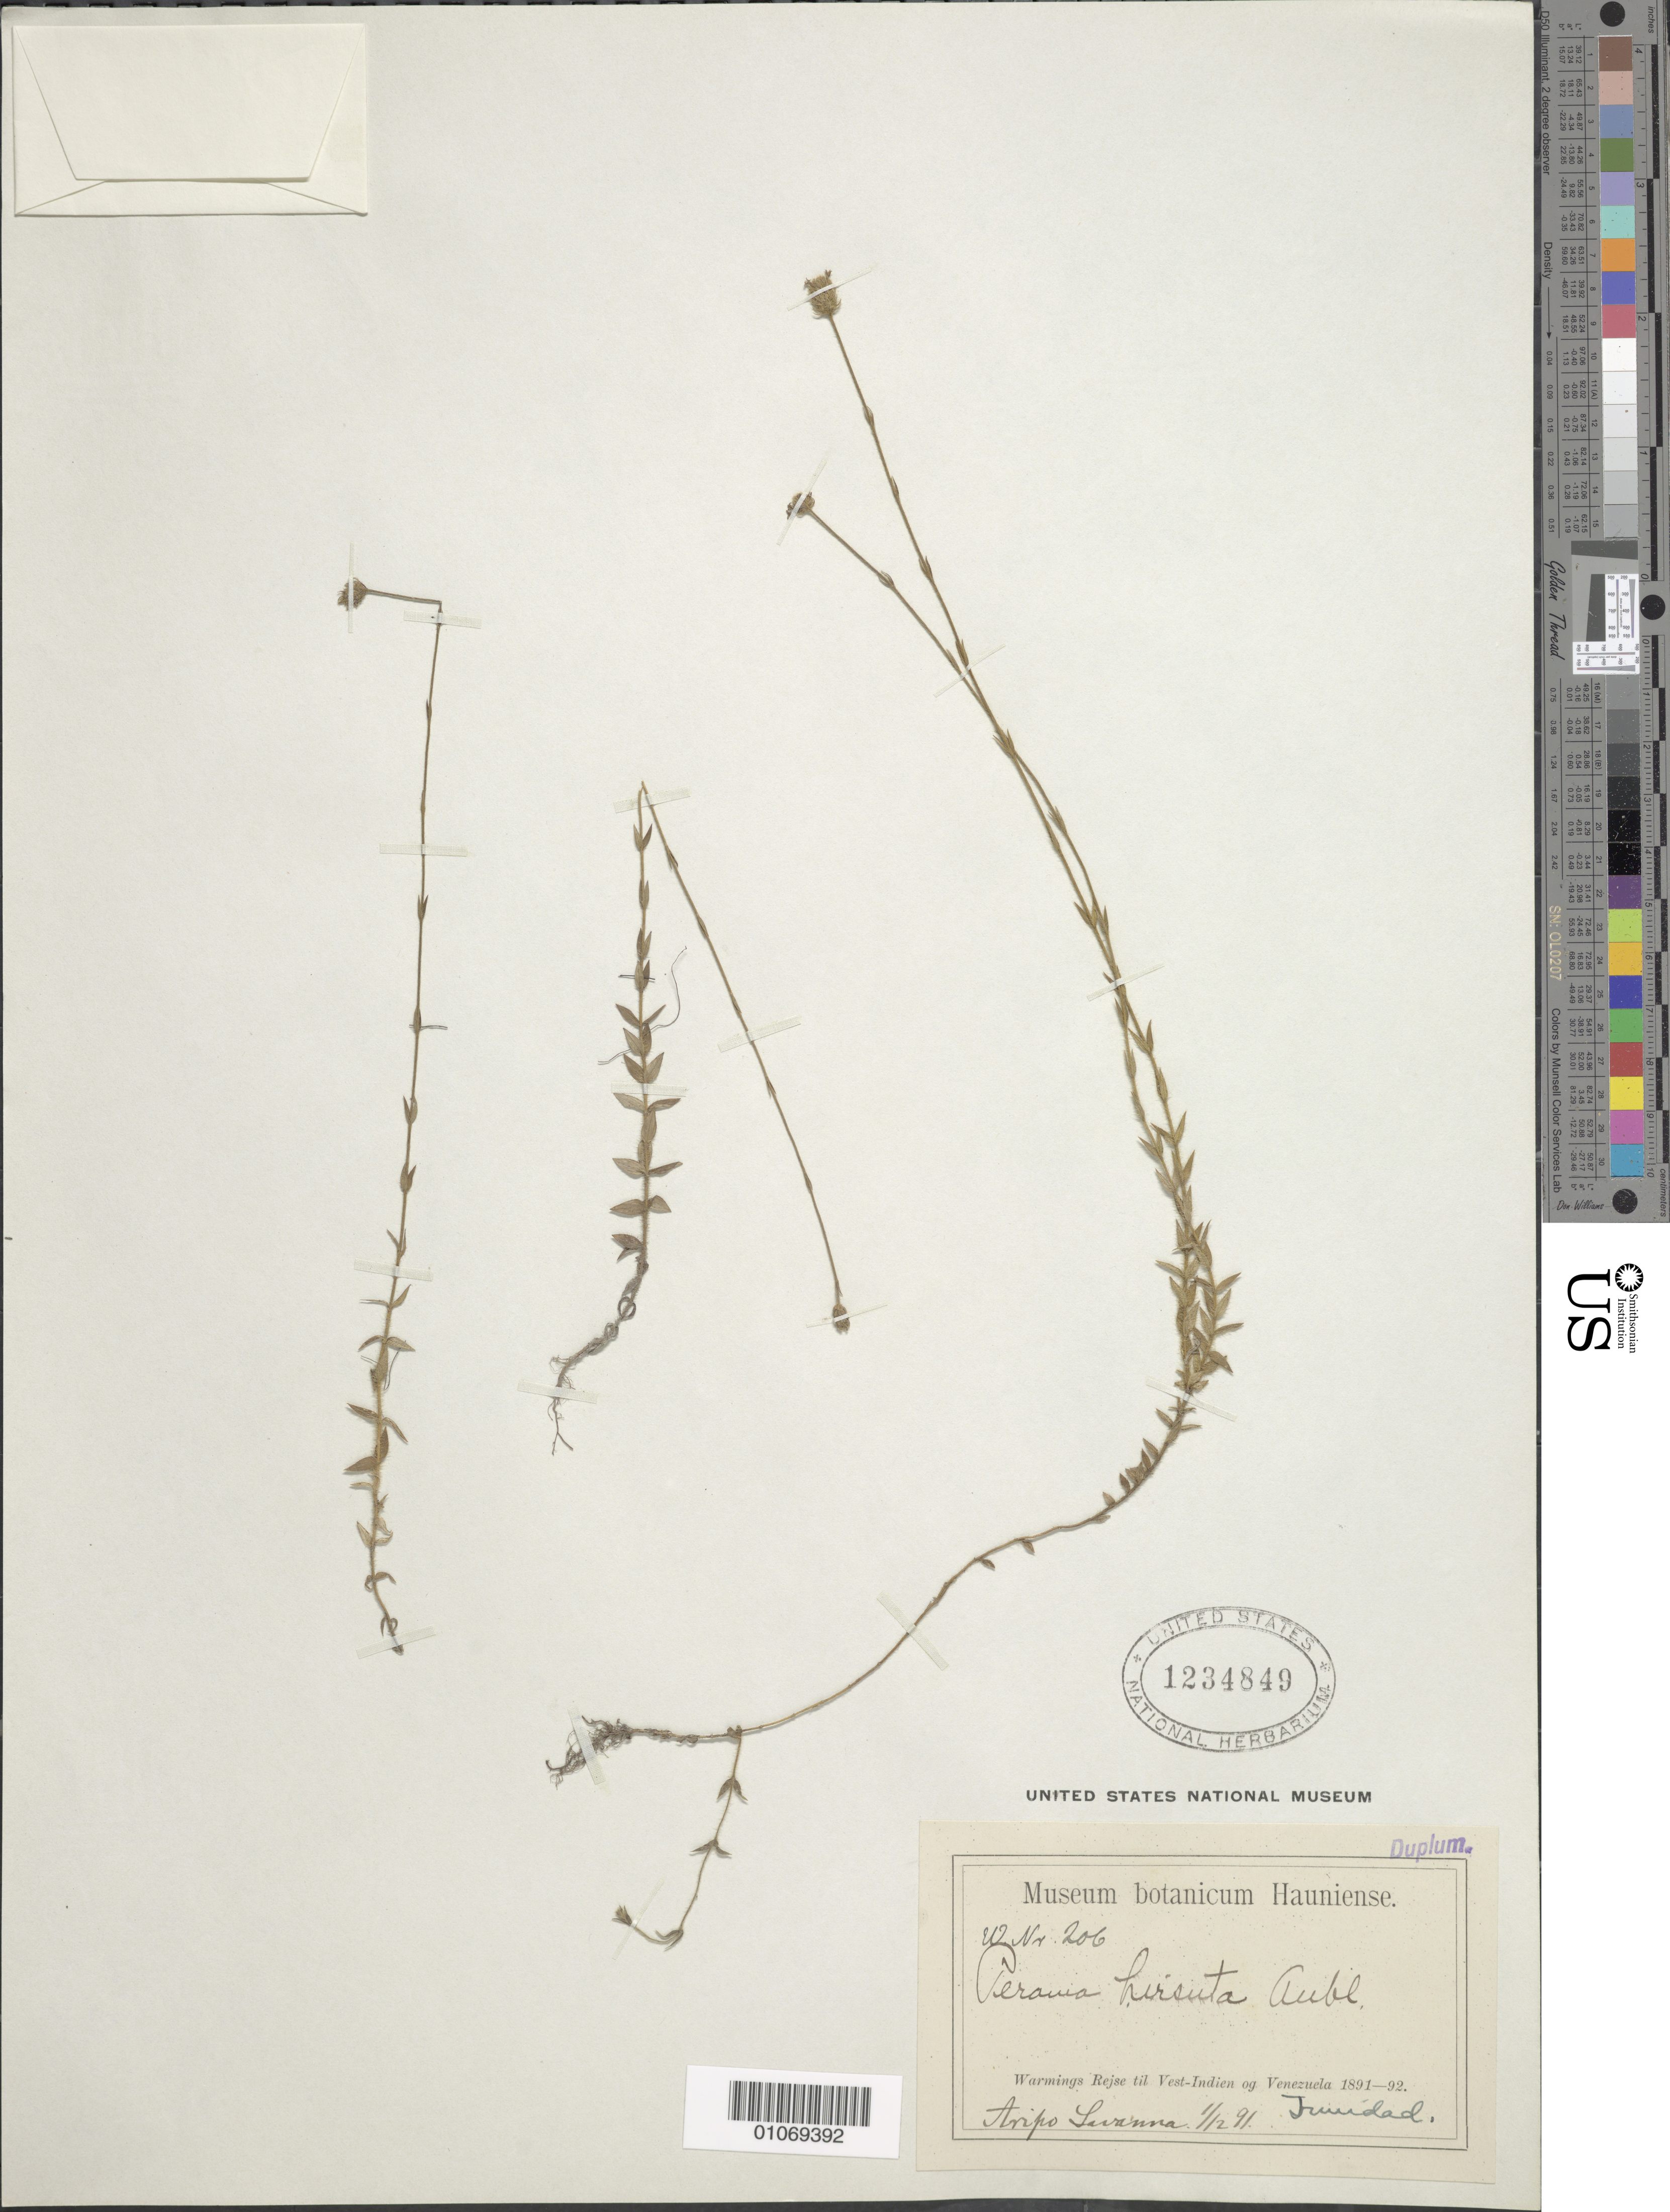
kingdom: Plantae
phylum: Tracheophyta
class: Magnoliopsida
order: Gentianales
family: Rubiaceae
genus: Perama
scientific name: Perama hirsuta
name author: Aubl.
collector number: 206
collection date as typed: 01 Dec 1891 or 12 Jan 1891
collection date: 1891-01-12 or 1891-12-01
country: Trinidad and Tobago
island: Trinidad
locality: Aripo savanna.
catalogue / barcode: US 1234849